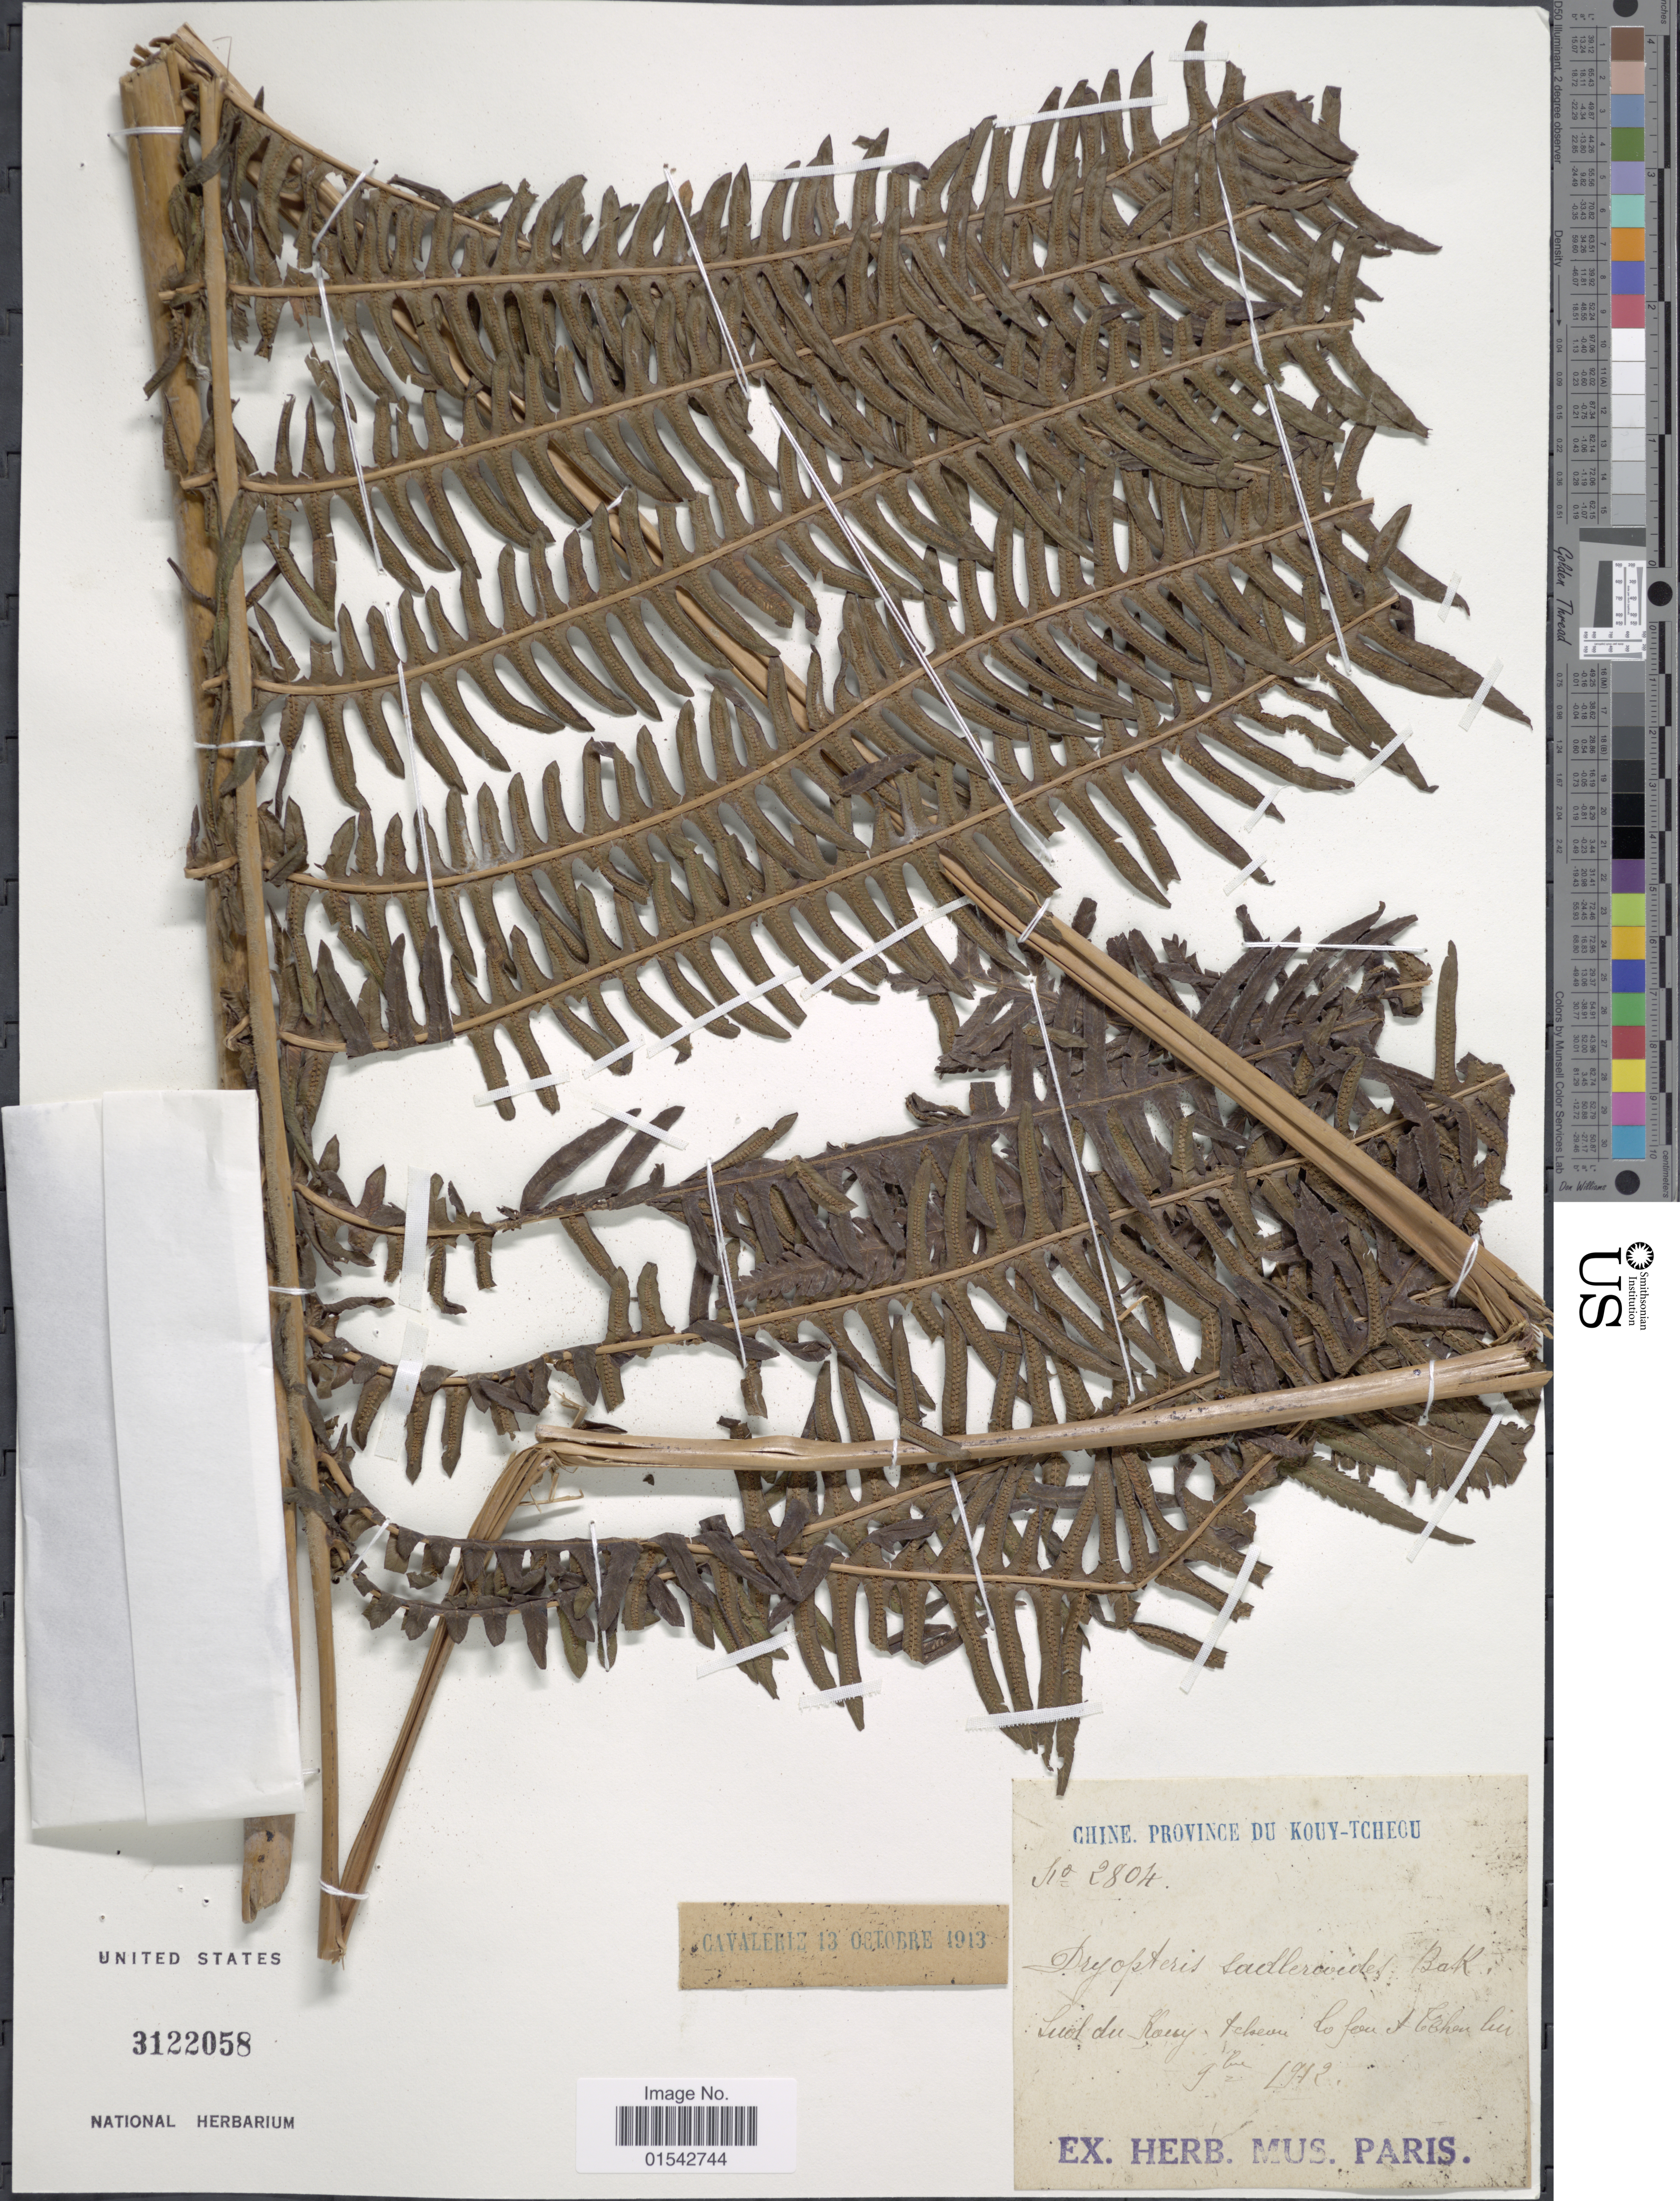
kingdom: Plantae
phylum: Tracheophyta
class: Polypodiopsida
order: Polypodiales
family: Thelypteridaceae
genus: Cyclosorus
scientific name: Cyclosorus sp.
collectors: ex herb. Mus. Paris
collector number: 2804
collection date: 1972-09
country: China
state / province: Guangdong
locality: Province Du Kouy-Tchecu (Guangzhou Province; Leased French colonial territories/ 1898–1945. Present-day Zhanjiang).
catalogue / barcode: US 3122058